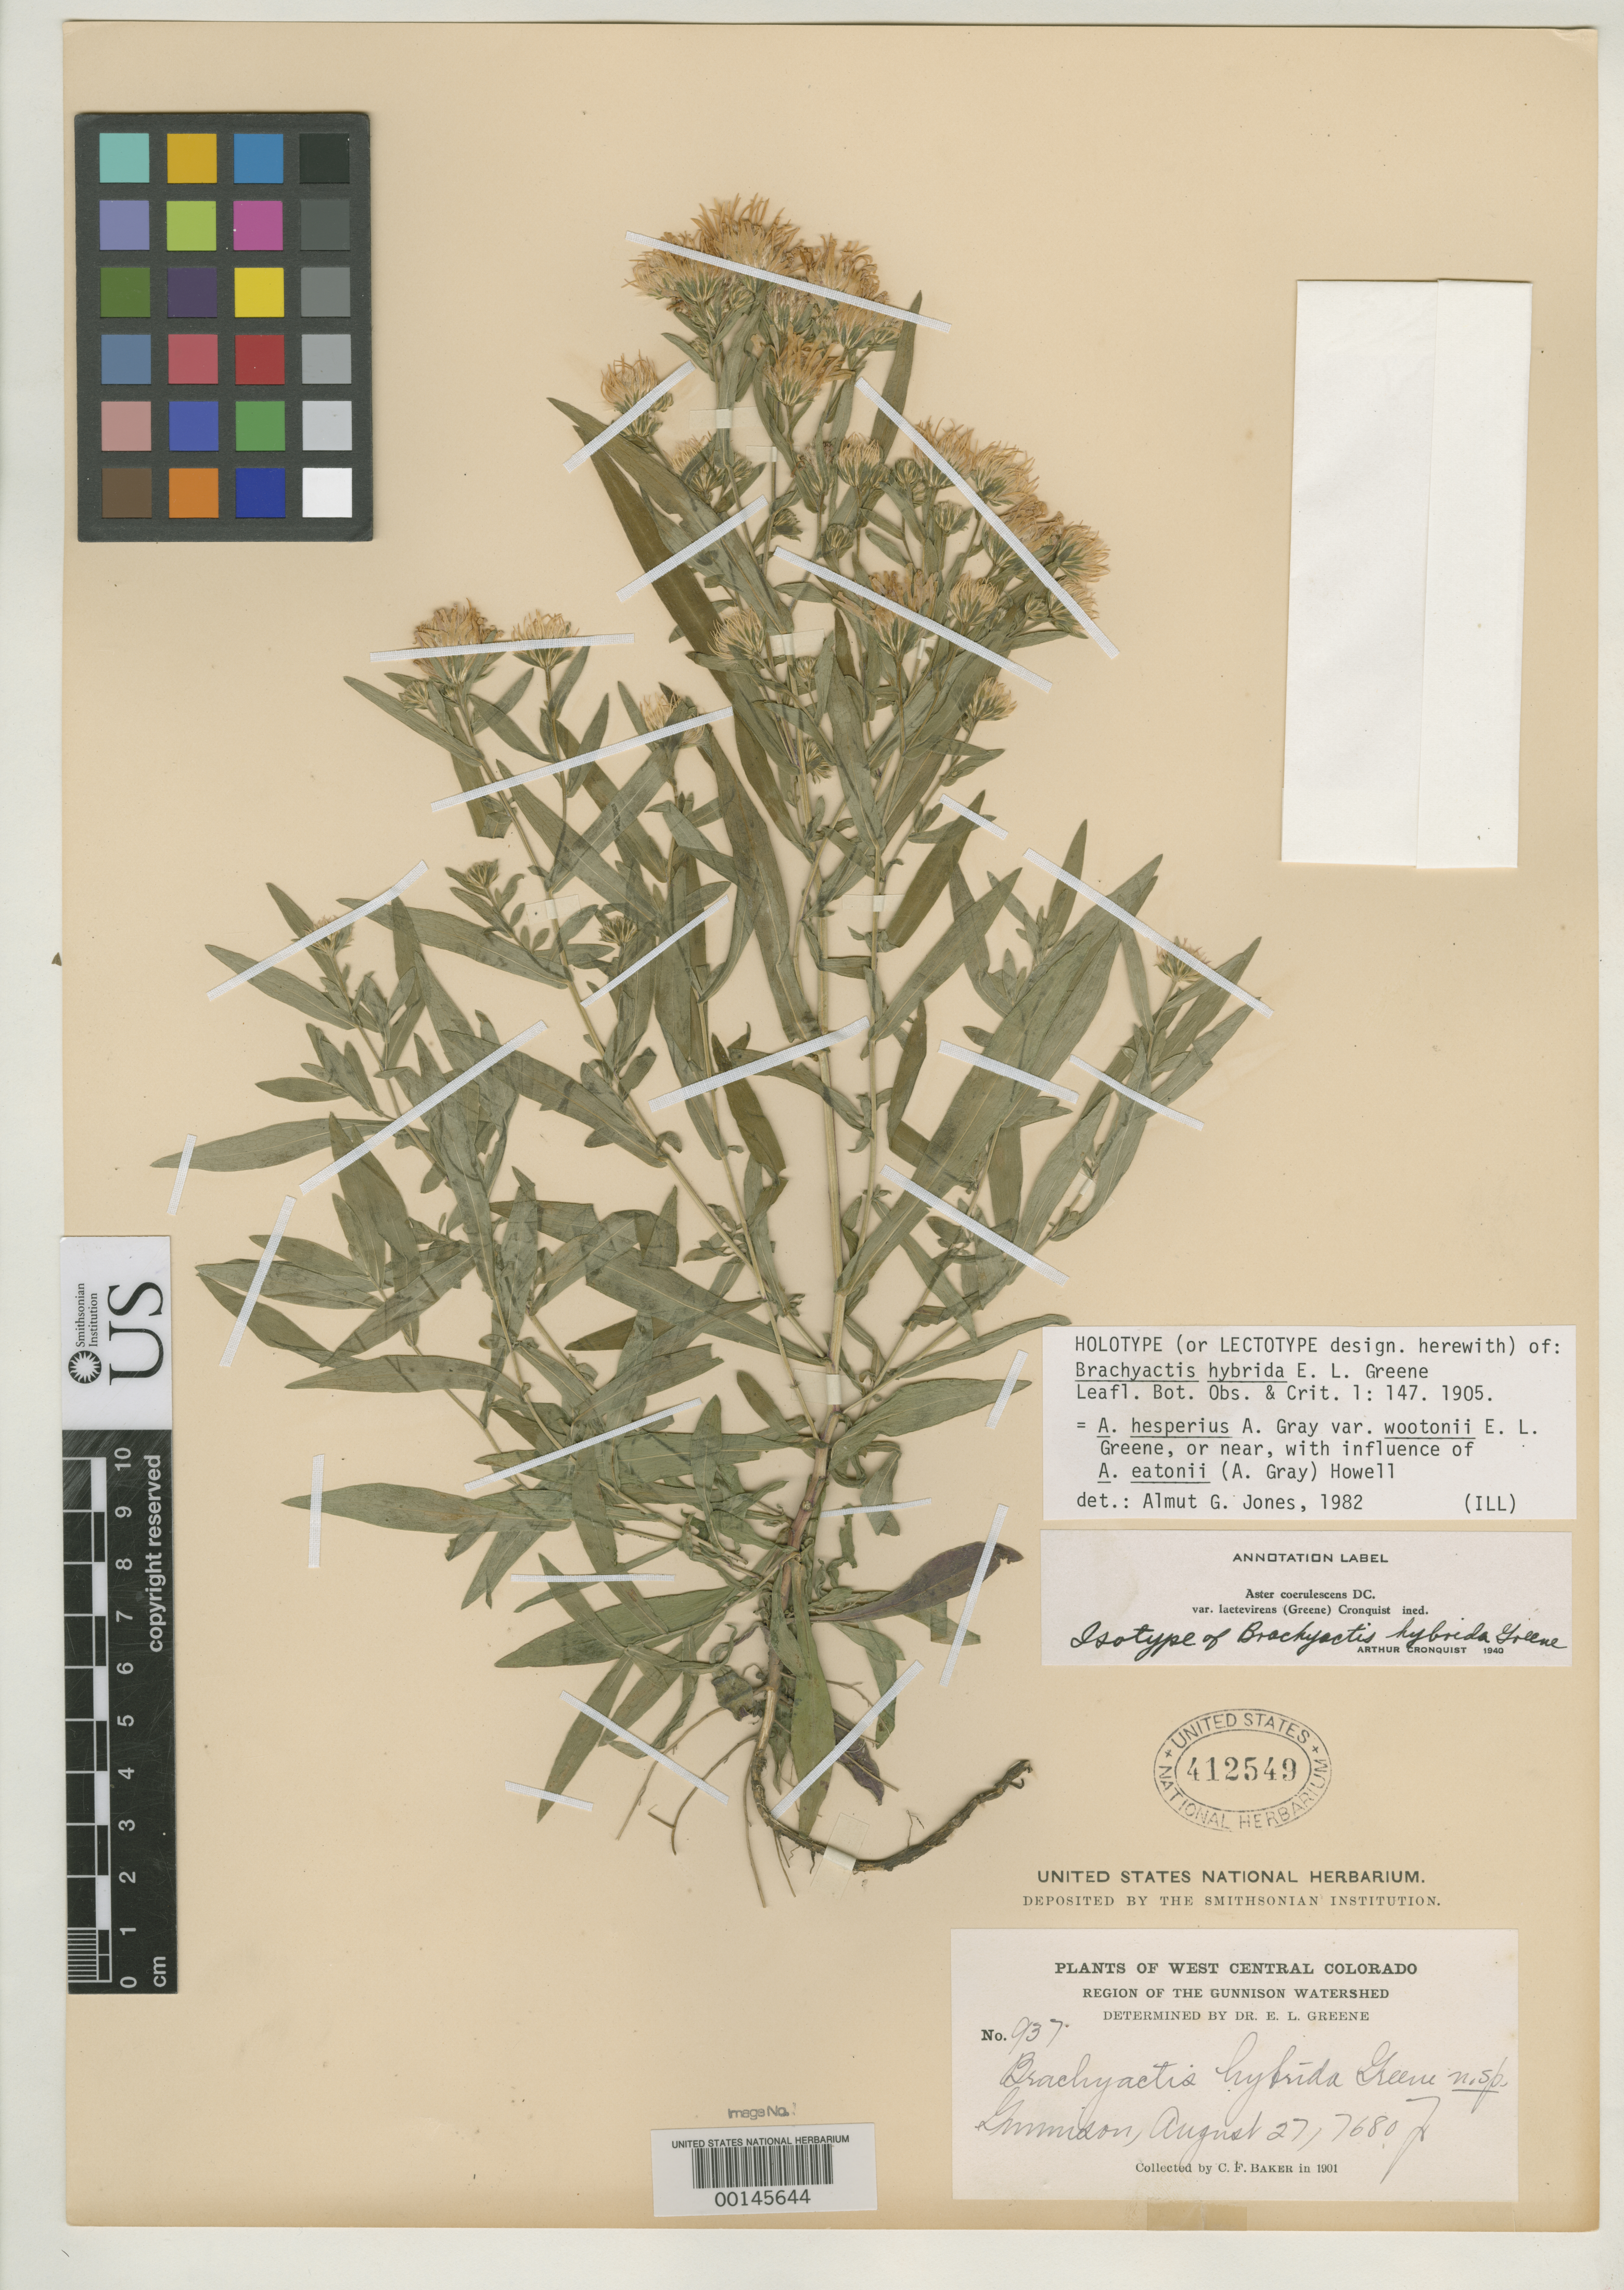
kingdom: Plantae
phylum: Tracheophyta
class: Magnoliopsida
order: Asterales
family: Asteraceae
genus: Brachyactis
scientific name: Brachyactis hybrida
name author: Greene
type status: Isotype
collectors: C. F. Baker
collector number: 937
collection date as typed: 27 Aug 1901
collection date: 1901-08-27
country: United States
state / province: Colorado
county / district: Gunnison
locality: Gunnison.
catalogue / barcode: US 412549